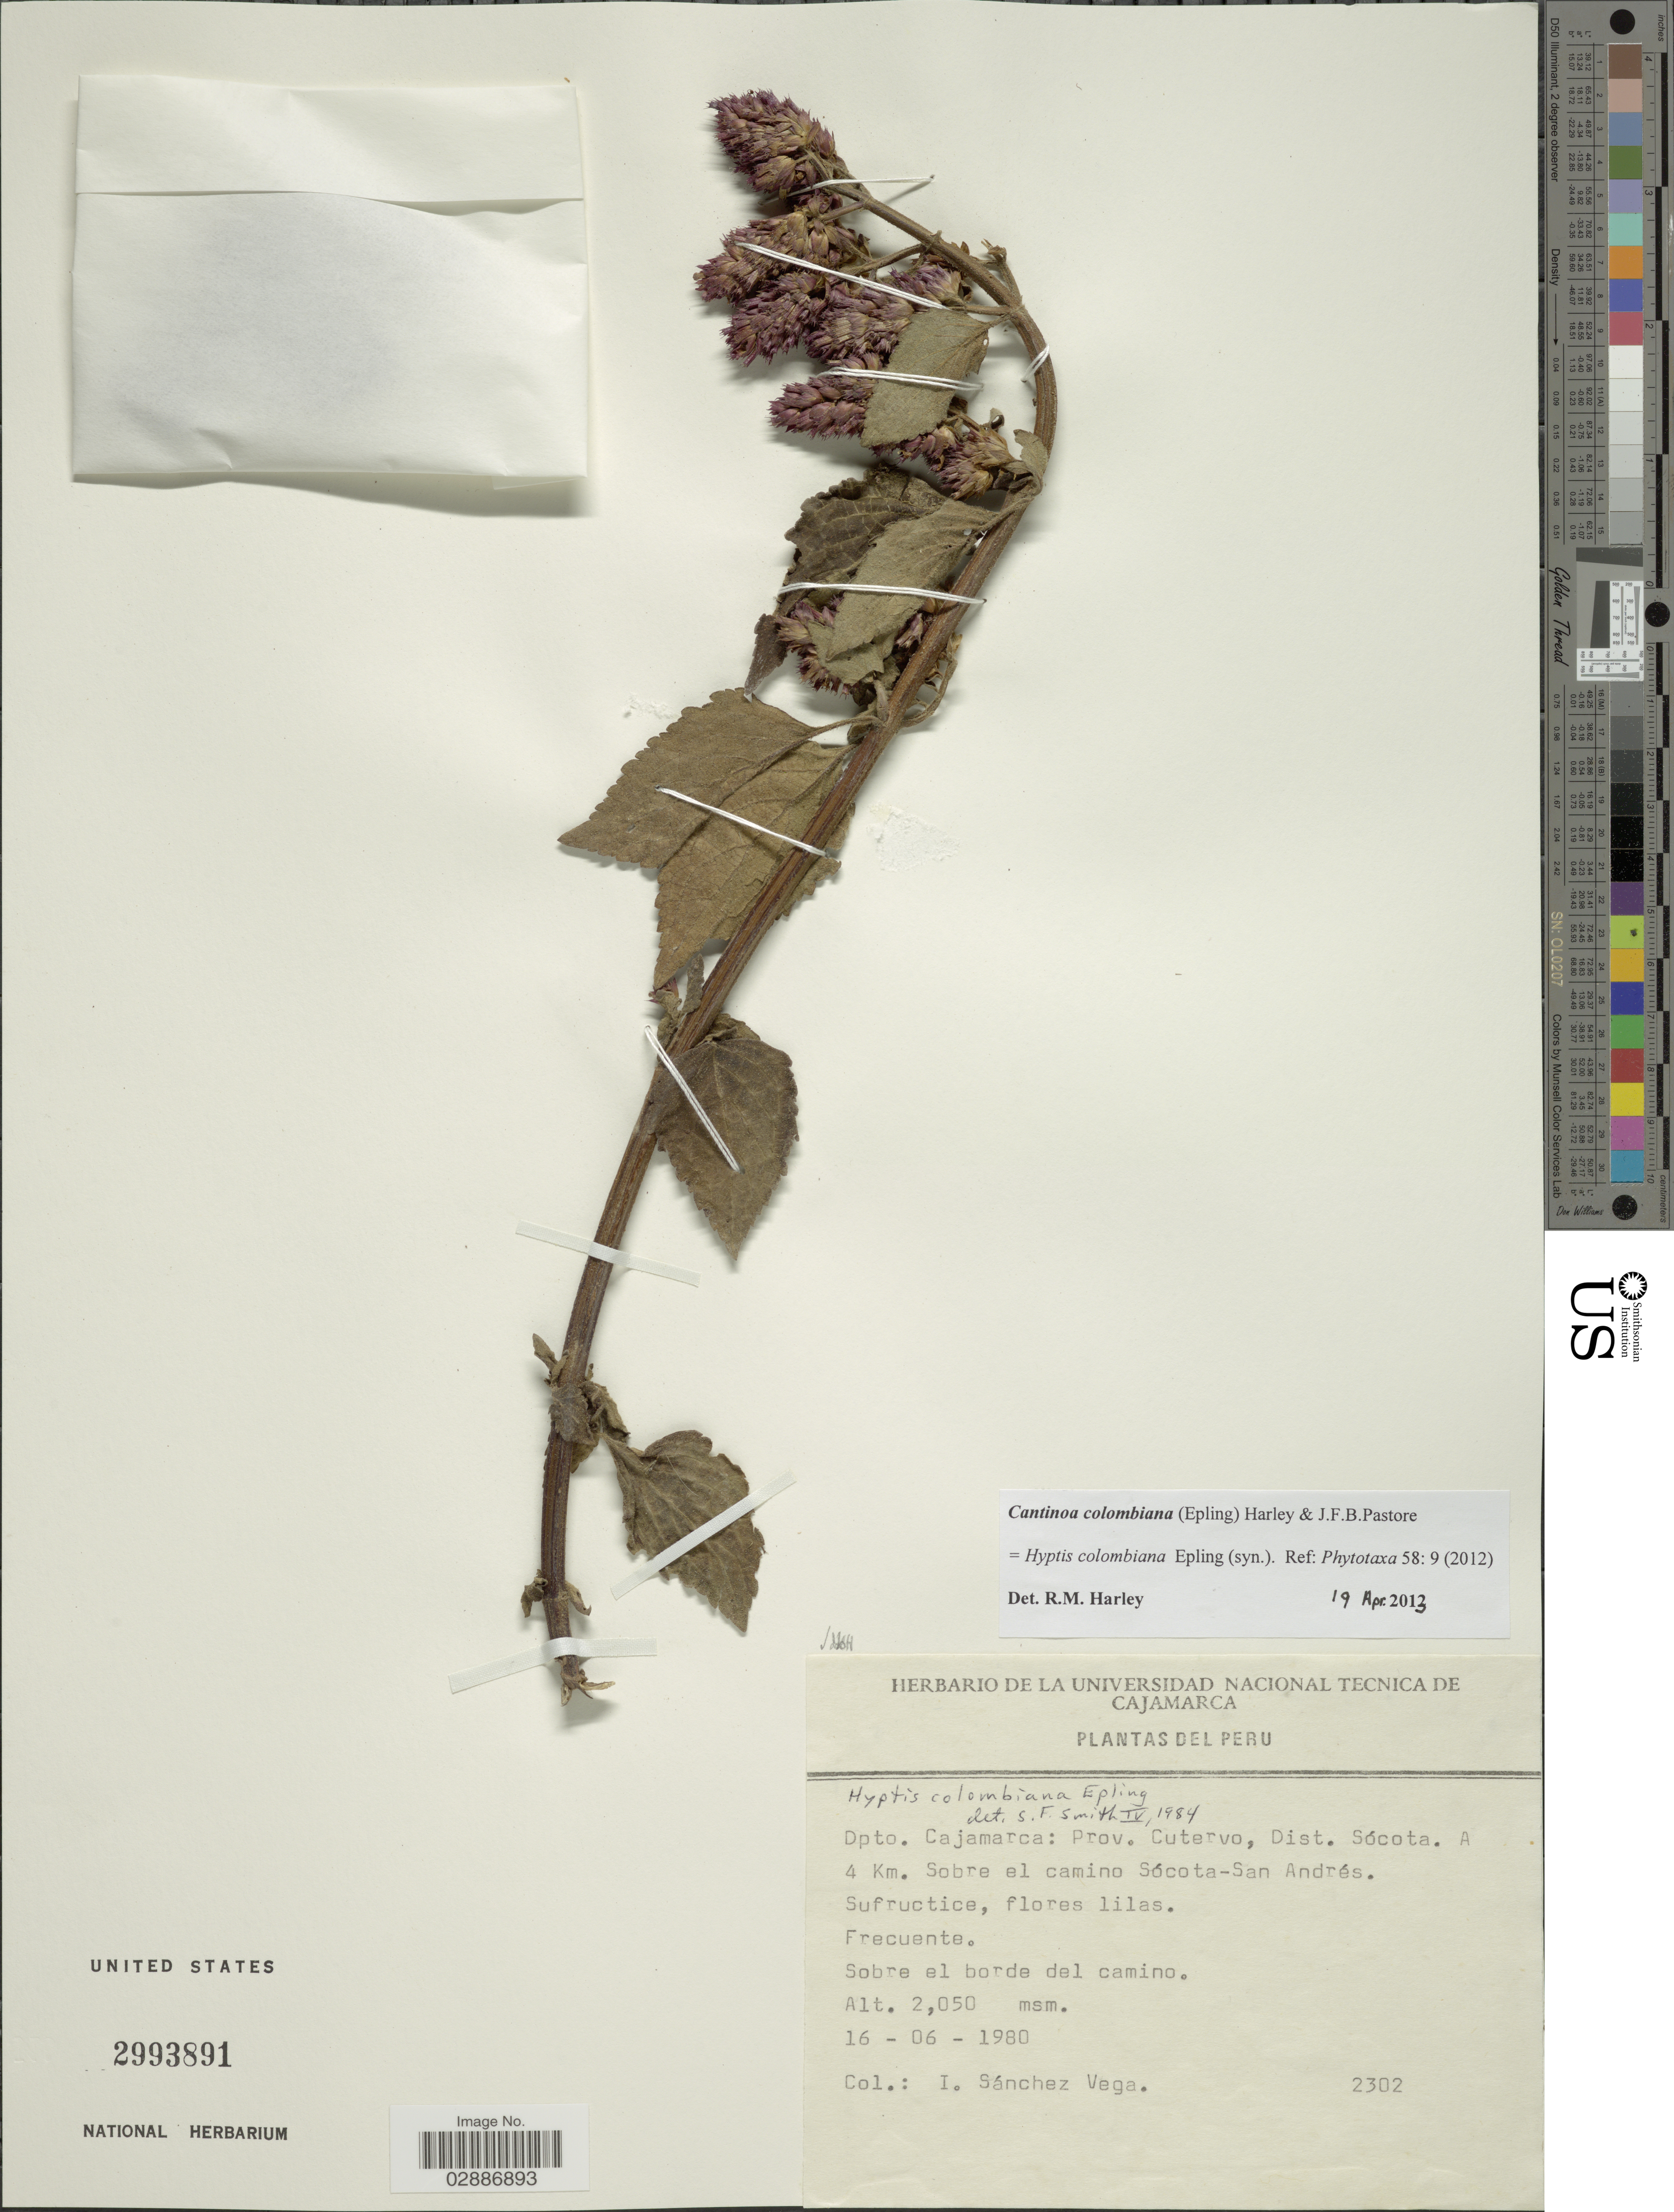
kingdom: Plantae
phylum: Tracheophyta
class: Magnoliopsida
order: Lamiales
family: Lamiaceae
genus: Cantinoa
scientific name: Cantinoa colombiana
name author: (Epling) Harley & J.F.B. Pastore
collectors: I. Sánchez Vega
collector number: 2302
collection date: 1980-06-16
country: Peru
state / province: Cajamarca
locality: Dpto. Cajamarca: Prov. Cutervo, Dist. Sócota. A 4 Km. Sobre el camino Sócota-San Andrés.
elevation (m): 2050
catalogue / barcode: US 2993891